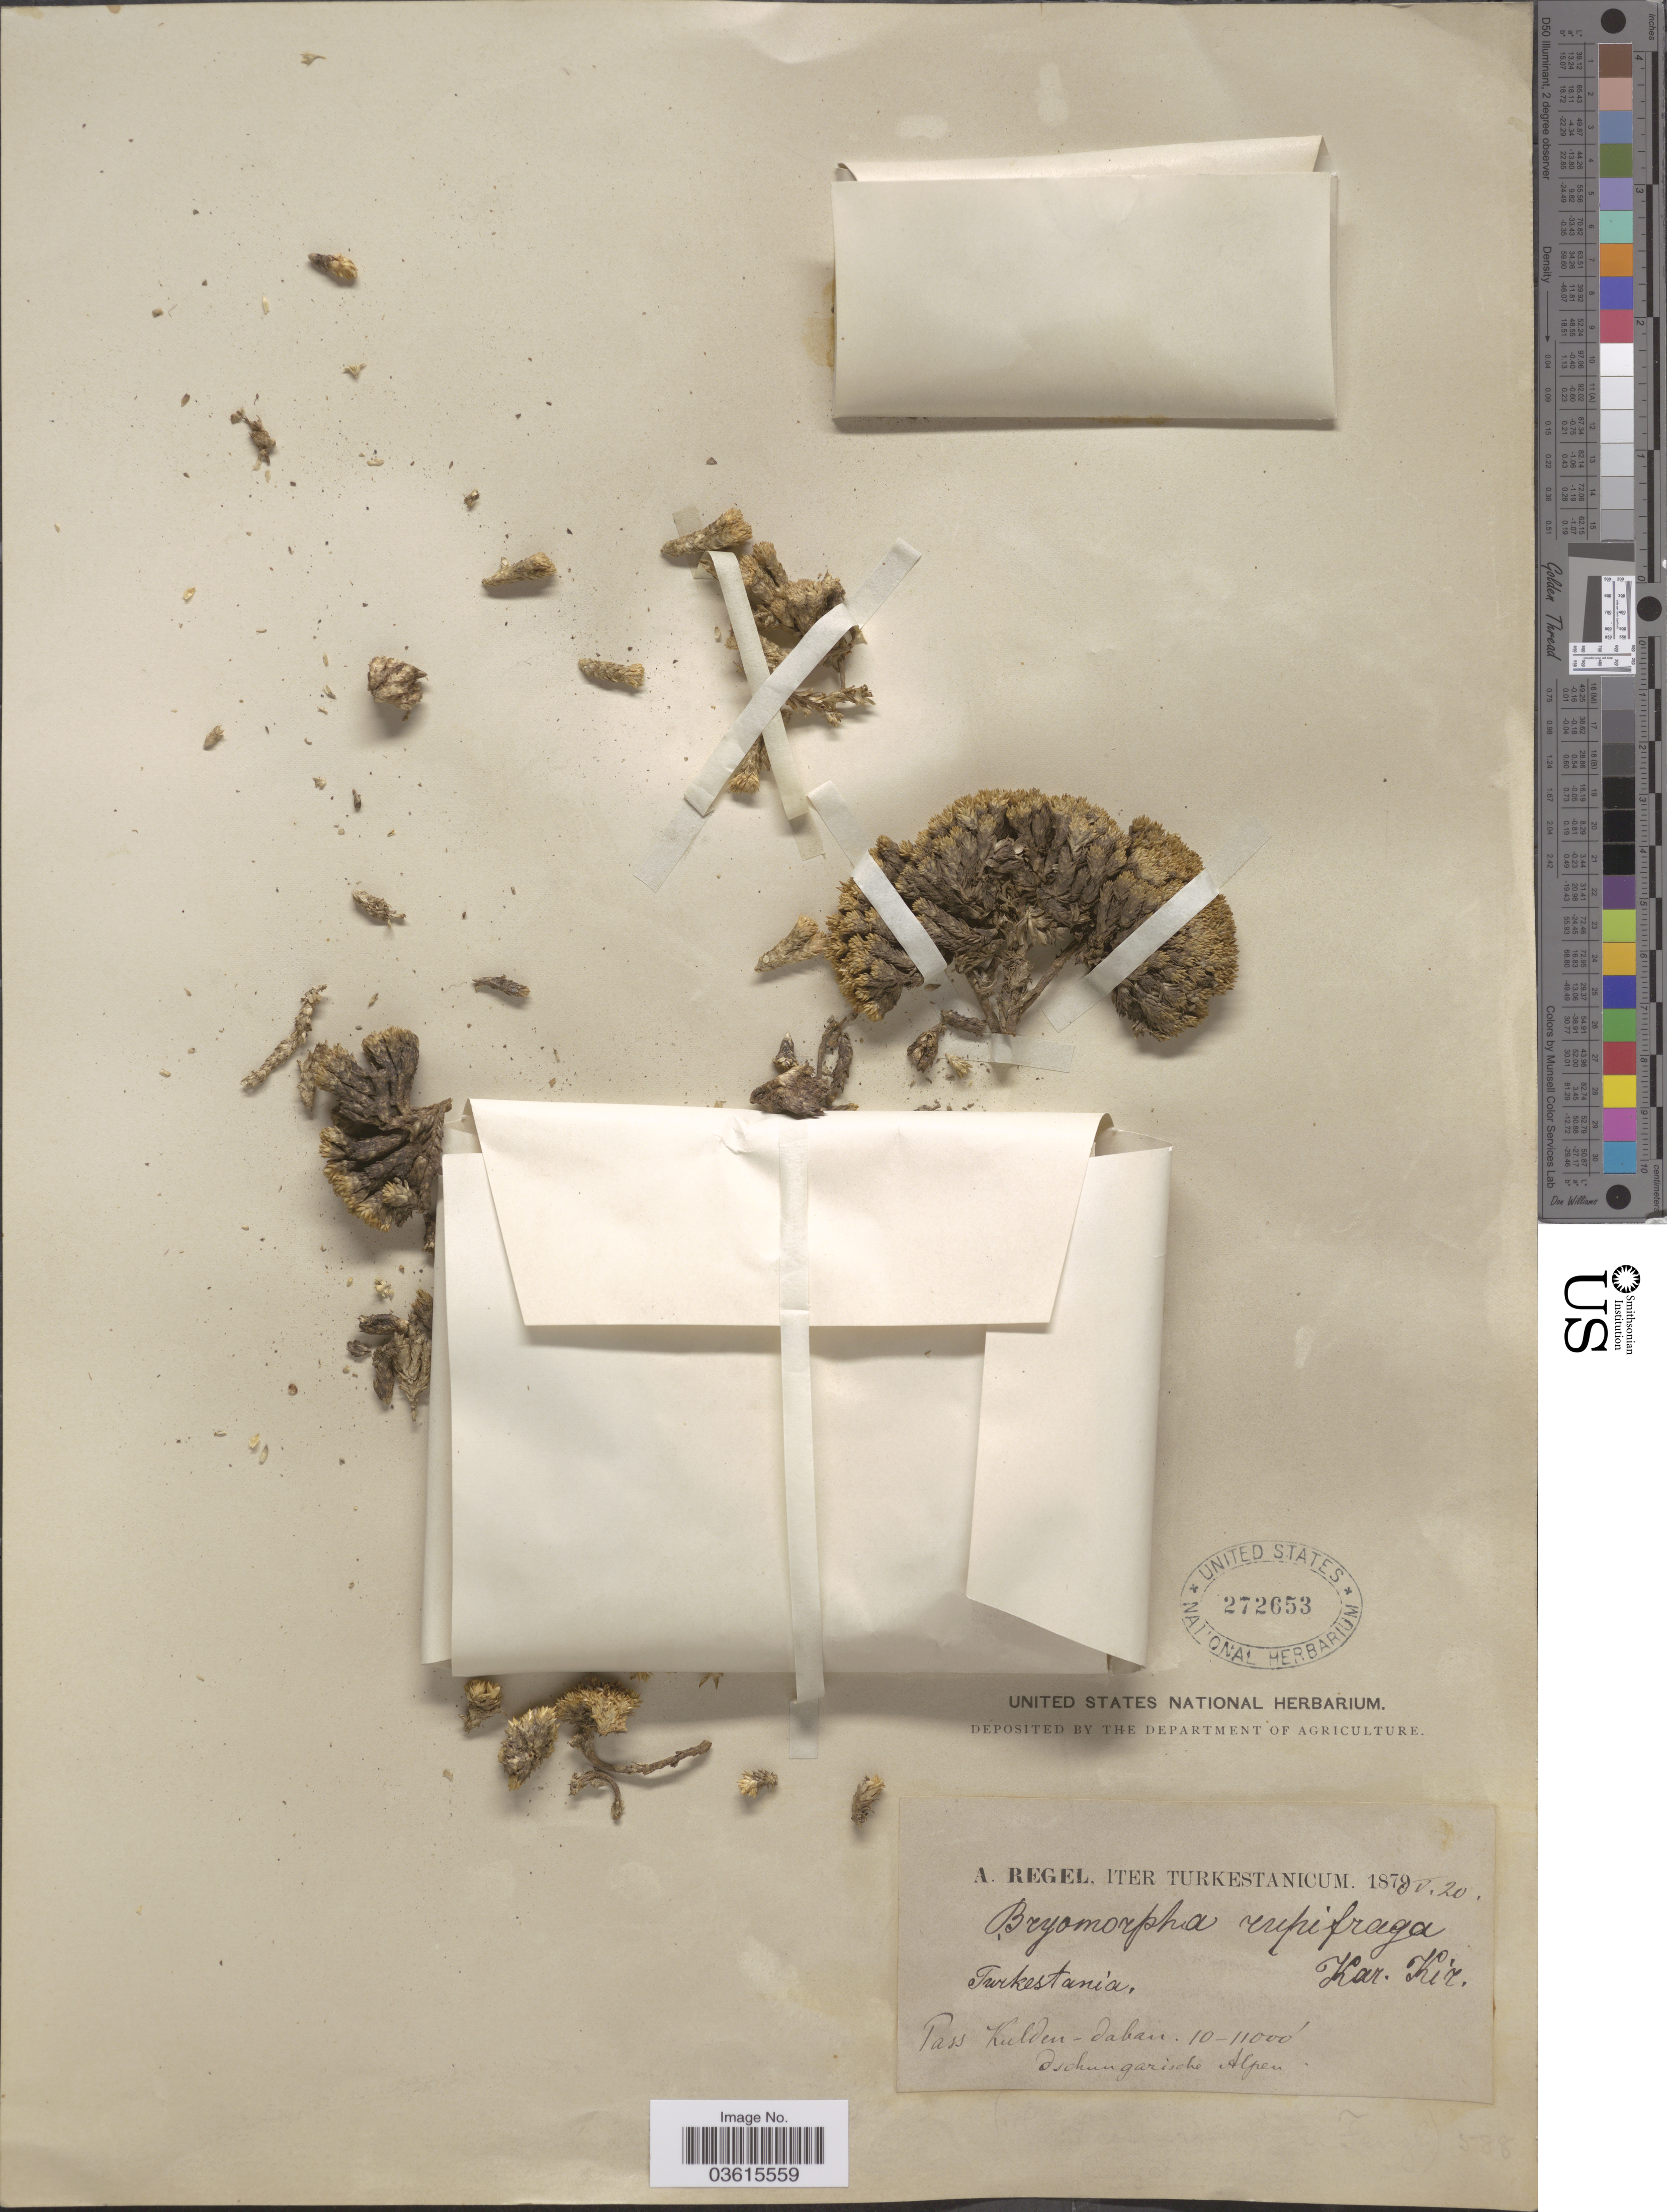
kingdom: Plantae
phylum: Tracheophyta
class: Magnoliopsida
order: Caryophyllales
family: Caryophyllaceae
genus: Arenaria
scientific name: Arenaria rupifraga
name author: (Kar. & Kir.) Fenzl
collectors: A. Regel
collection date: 1875-05-20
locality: Turkestanicum. Pass Kulden-daban. Dschungarische Alpen.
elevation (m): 3048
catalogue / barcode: US 272653